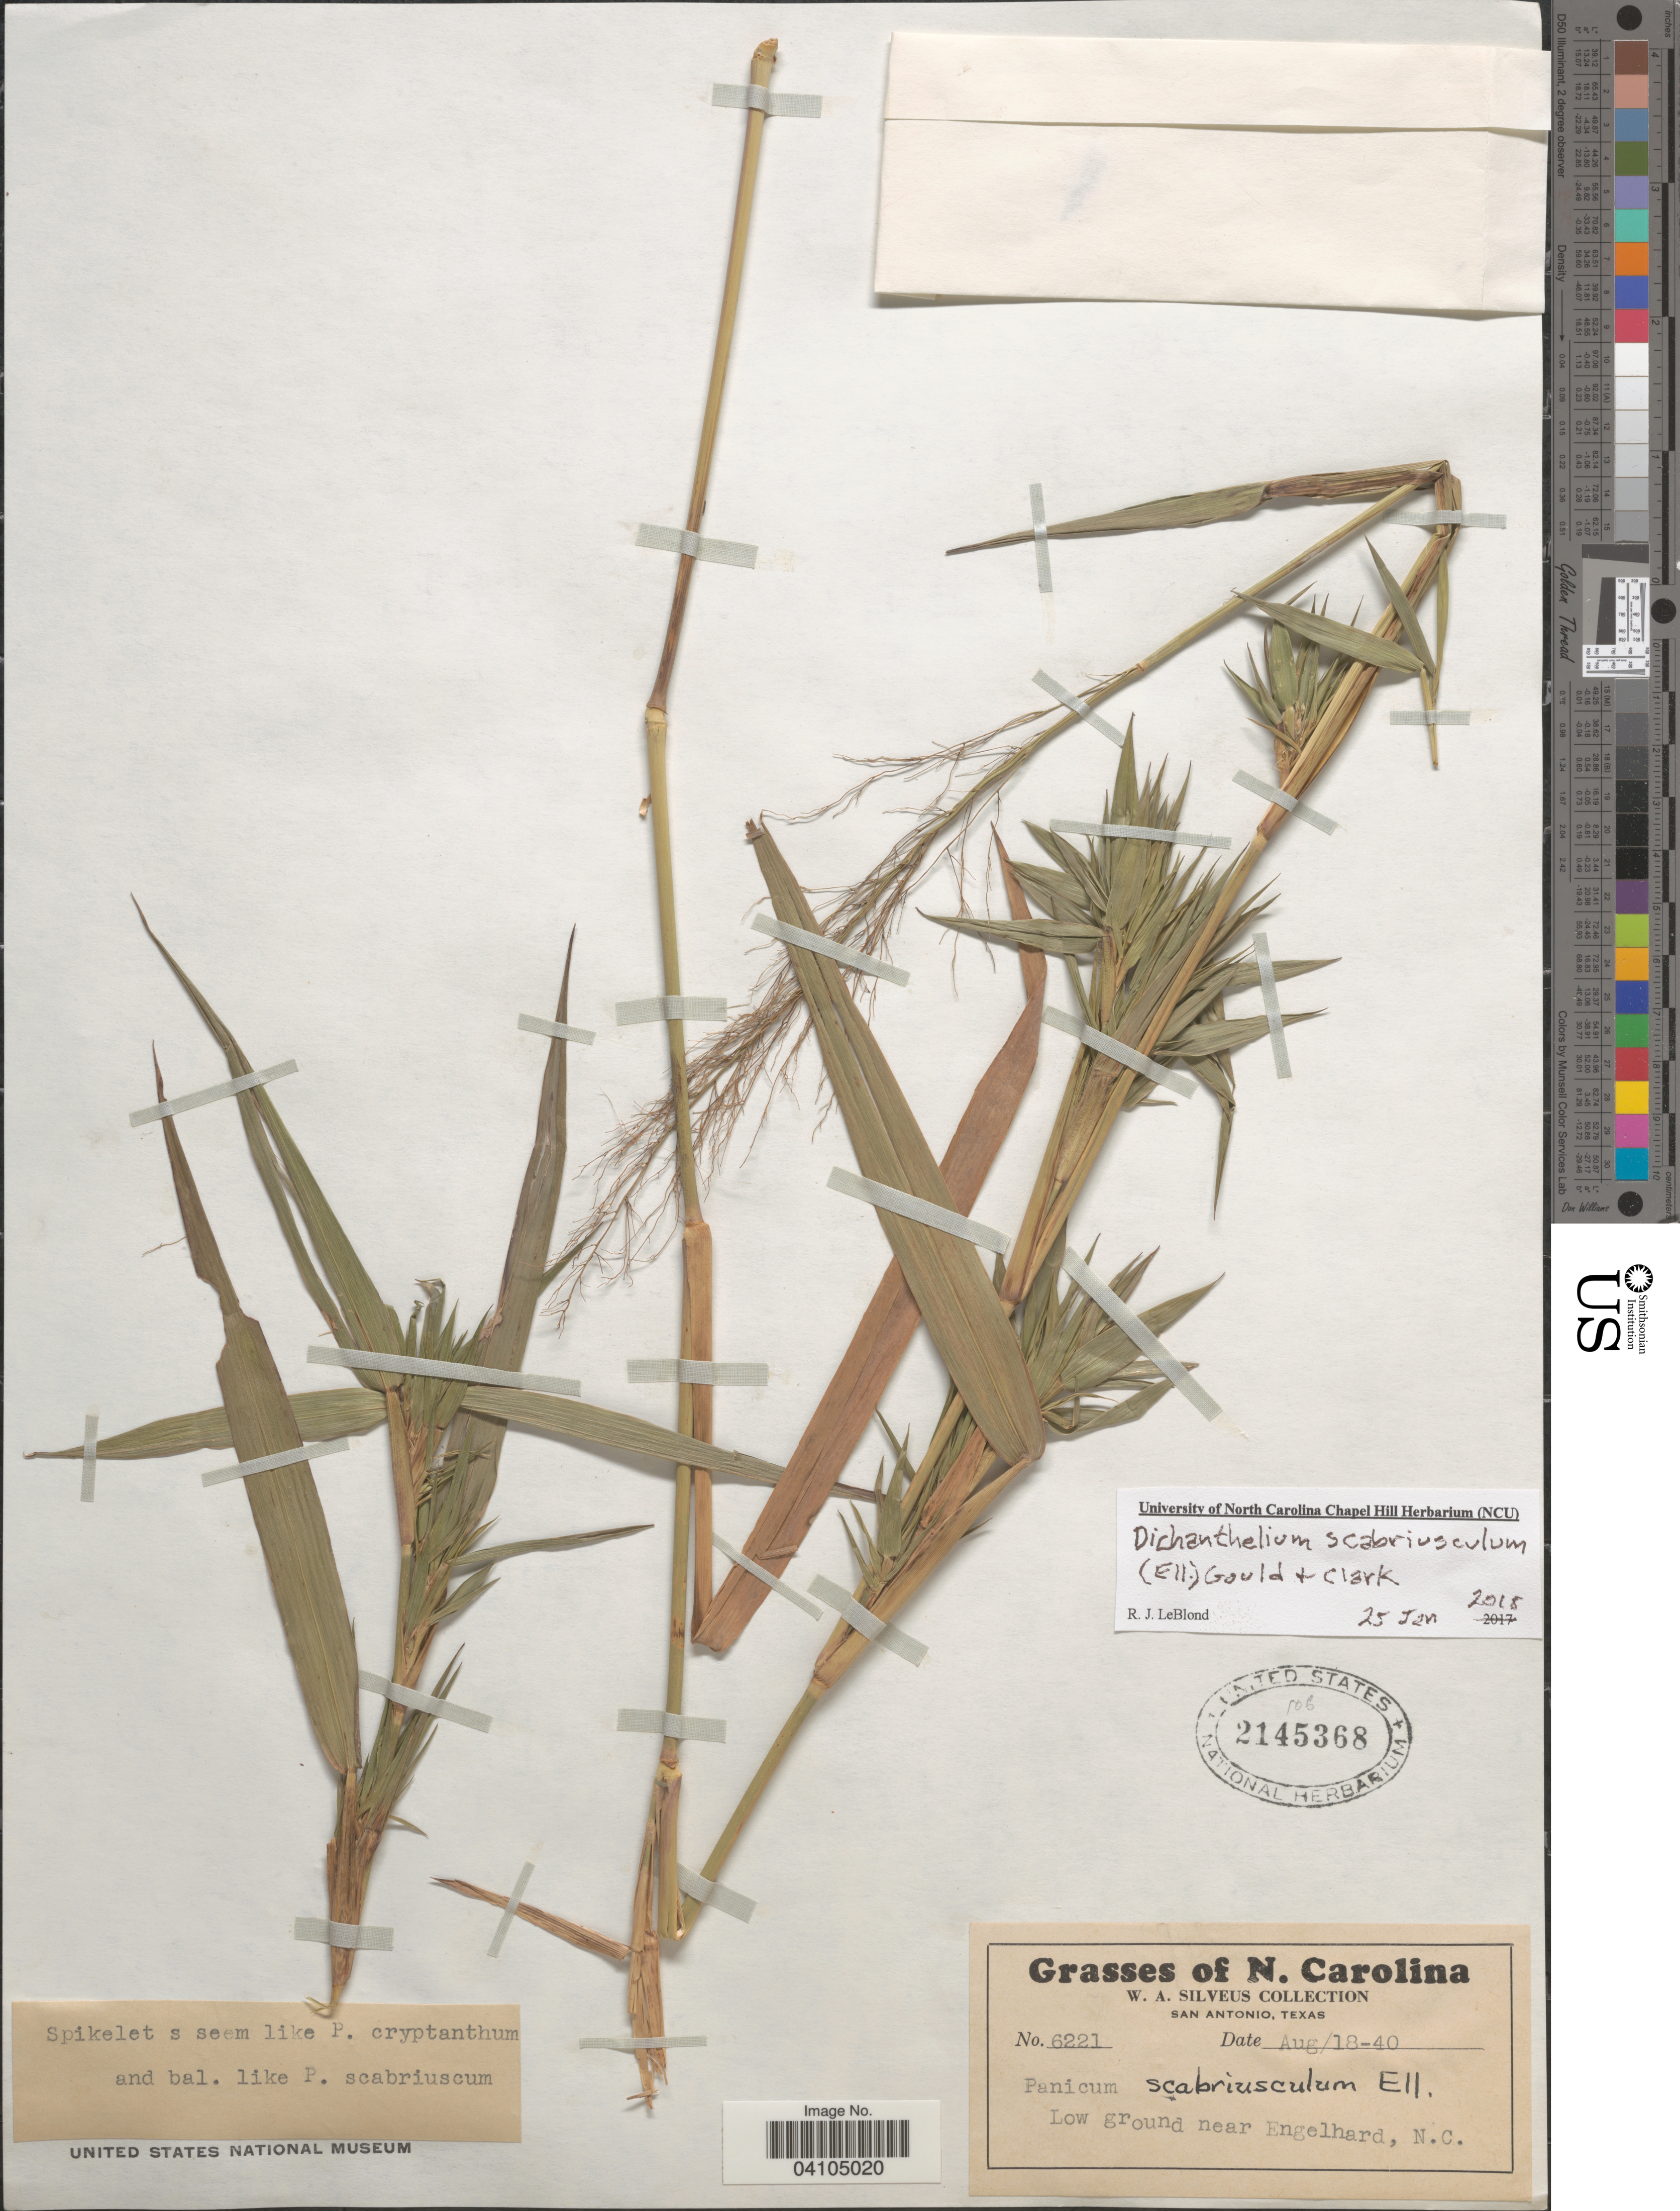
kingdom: Plantae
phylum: Tracheophyta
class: Liliopsida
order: Poales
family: Poaceae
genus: Dichanthelium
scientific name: Dichanthelium scabriusculum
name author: (Elliott) Gould & C.A. Clark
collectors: W. Silveus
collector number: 6221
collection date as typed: Transcribed d/m/y: 18/8/40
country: United States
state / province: North Carolina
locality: Low ground near Engelhard.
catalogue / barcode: US 2145368